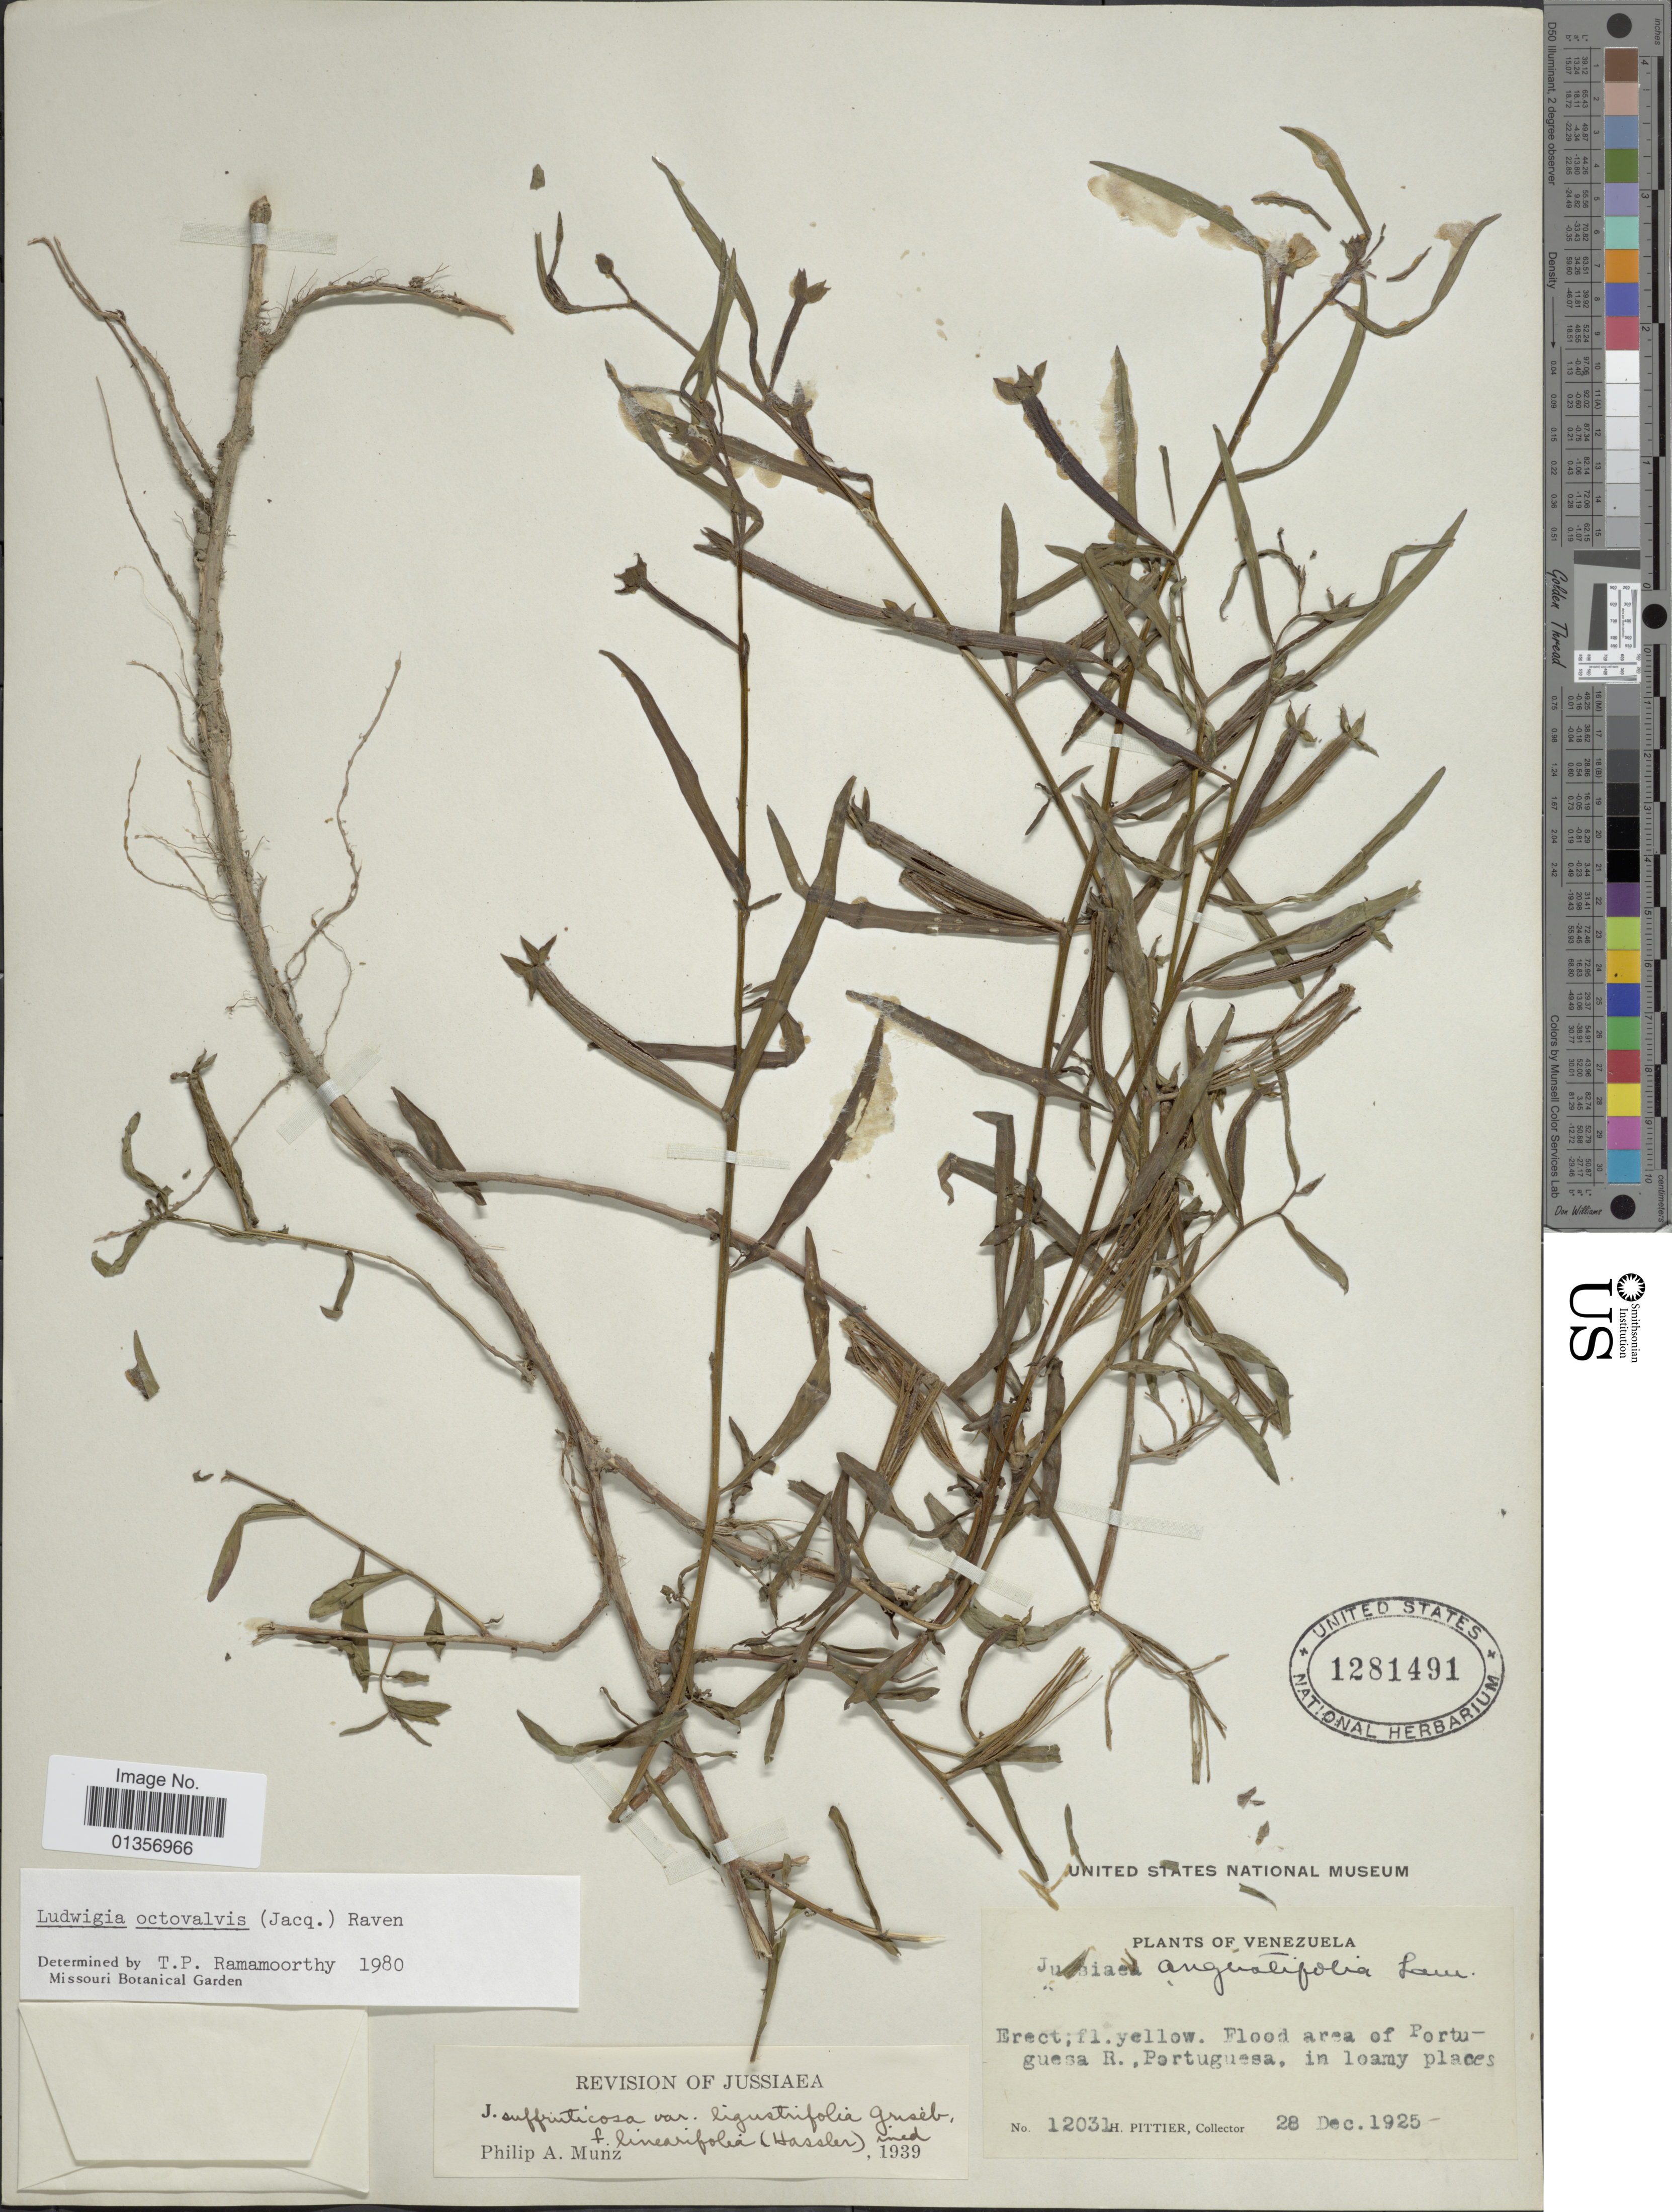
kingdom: Plantae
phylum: Tracheophyta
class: Magnoliopsida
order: Myrtales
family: Onagraceae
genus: Ludwigia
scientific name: Ludwigia octovalvis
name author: (Jacq.) P.H. Raven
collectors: H. F. Pittier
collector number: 12031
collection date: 1925-12-28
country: Venezuela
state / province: Portuguesa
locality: Flood area of Portuguesa R., Portuguesa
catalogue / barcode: US 1281491